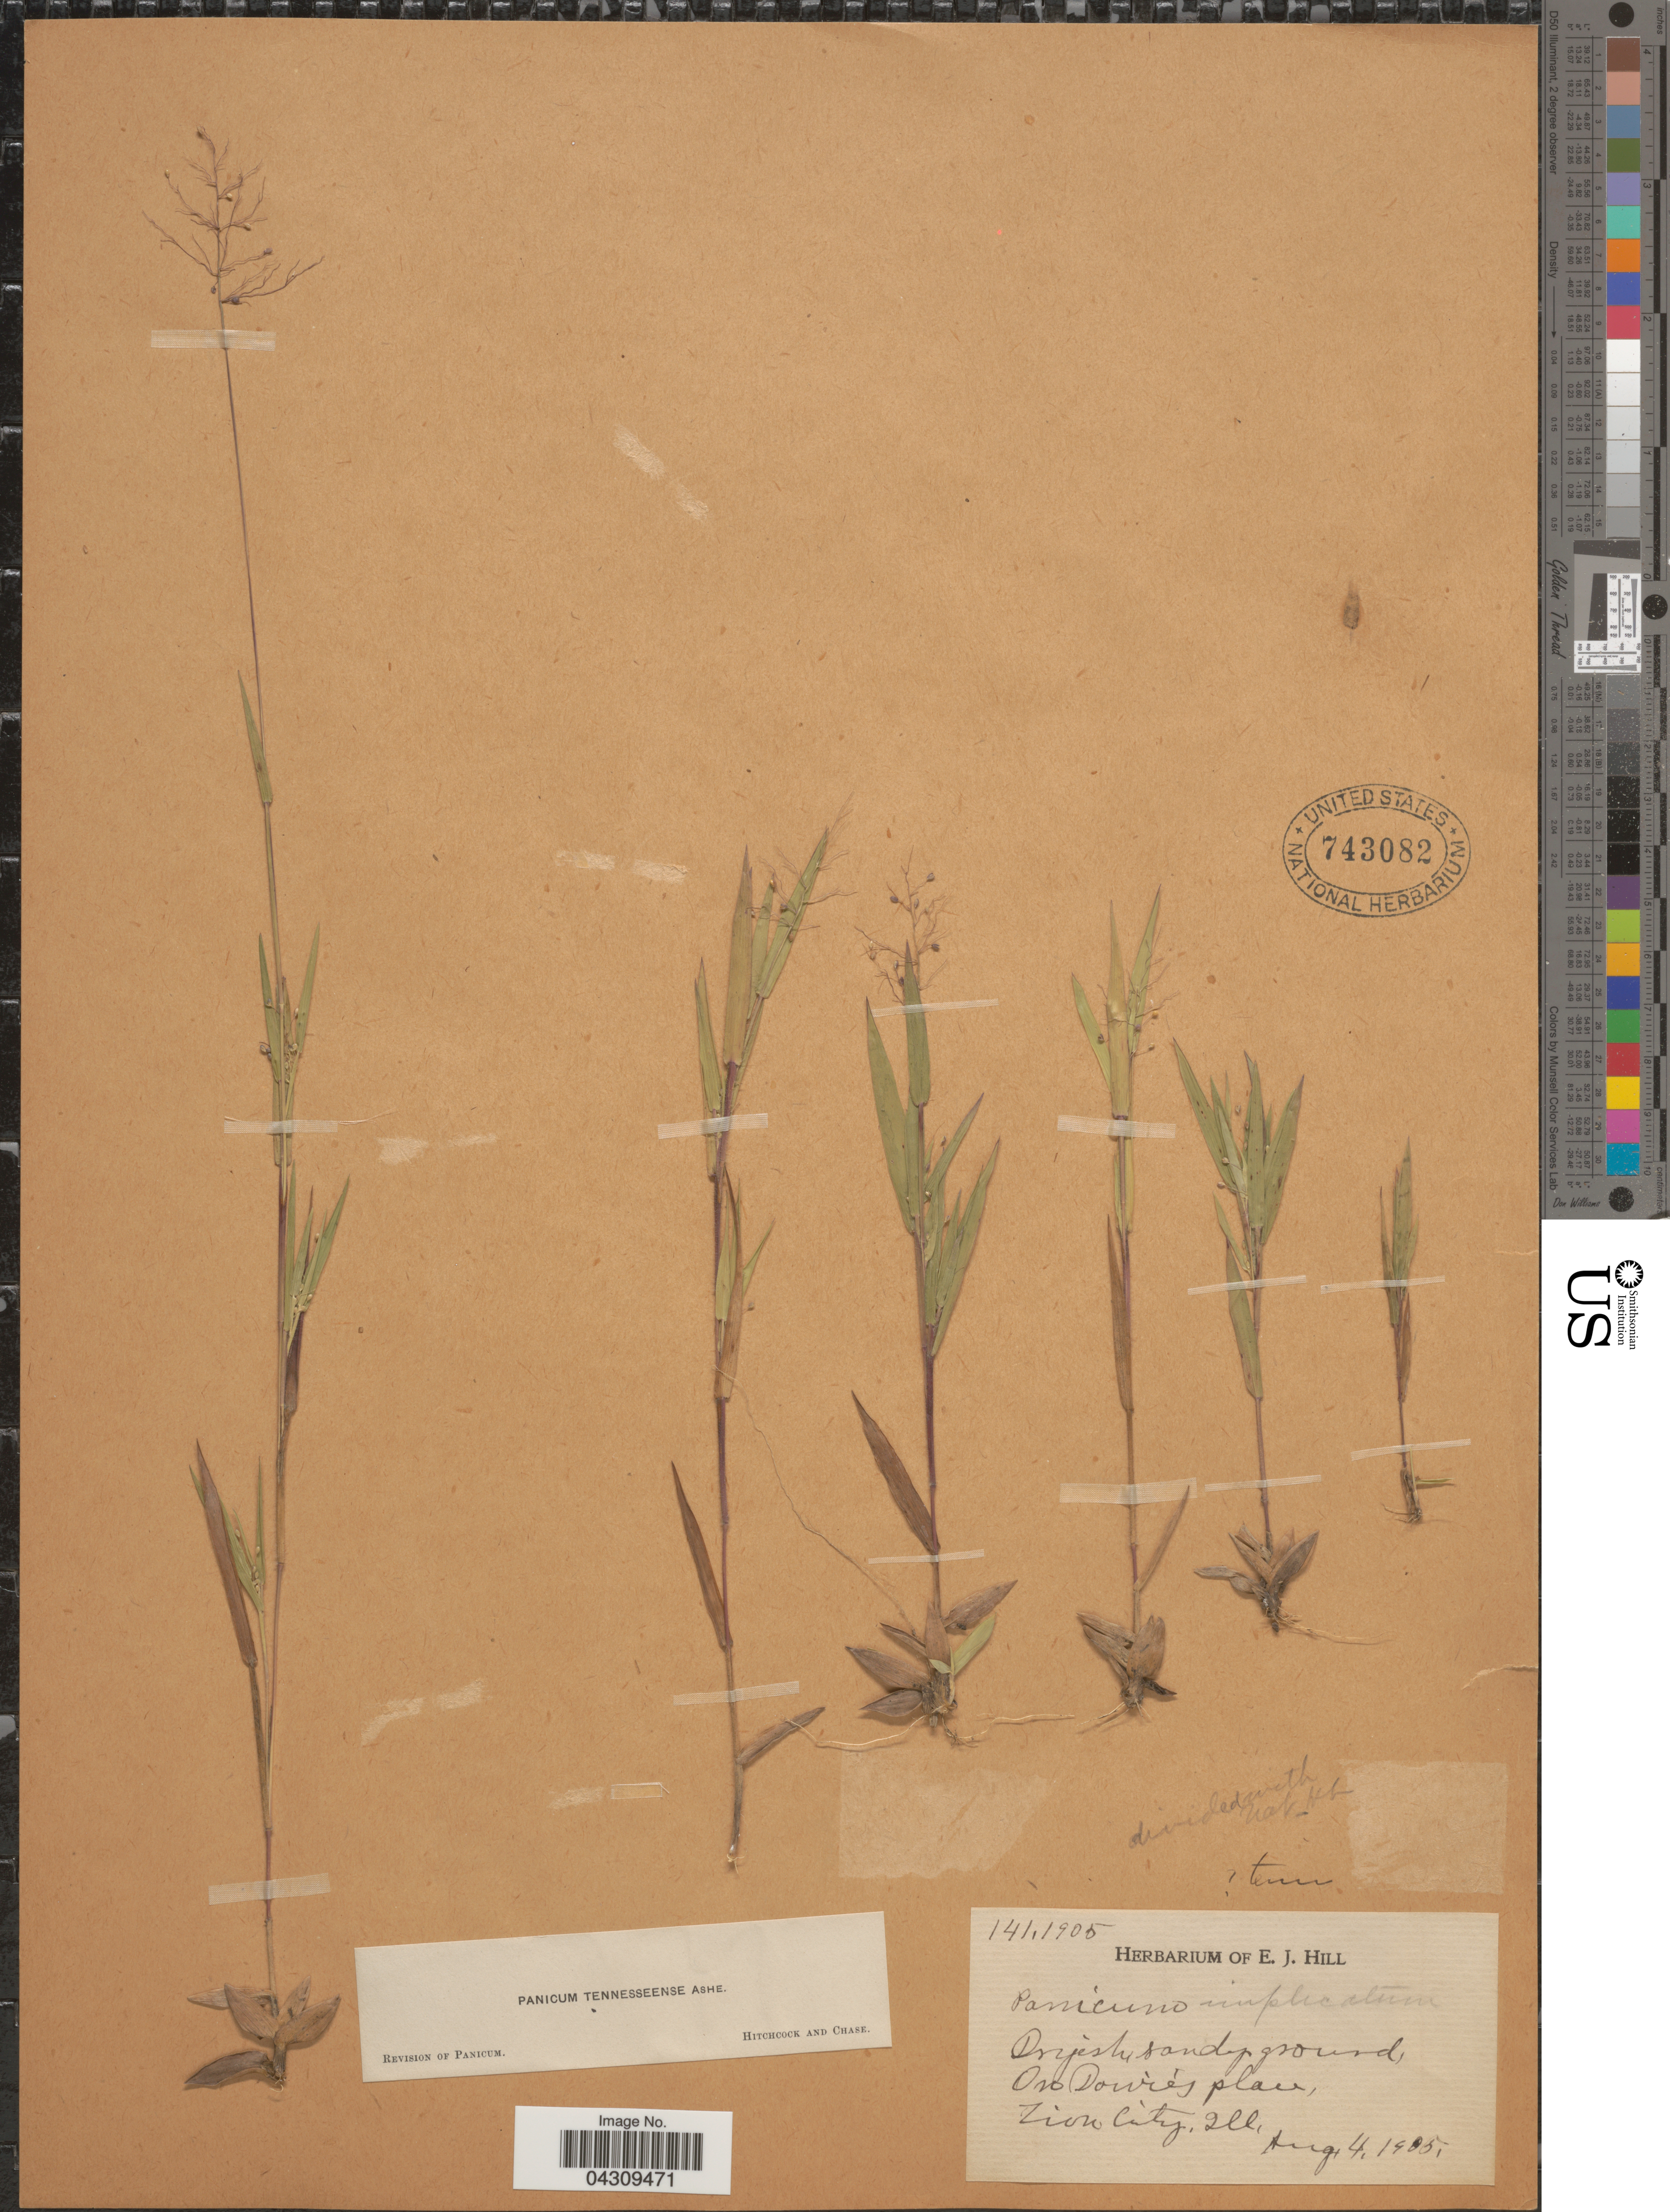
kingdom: Plantae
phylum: Tracheophyta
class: Liliopsida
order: Poales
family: Poaceae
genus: Dichanthelium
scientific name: Dichanthelium acuminatum var. acuminatum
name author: (Sw.) Gould & C.A. Clark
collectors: Ex herb. E. J. Hill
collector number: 141,1905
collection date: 1905-08-04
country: United States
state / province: Illinois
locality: Dryish sandy ground. On Dowies place, Zion City.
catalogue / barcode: US 743082